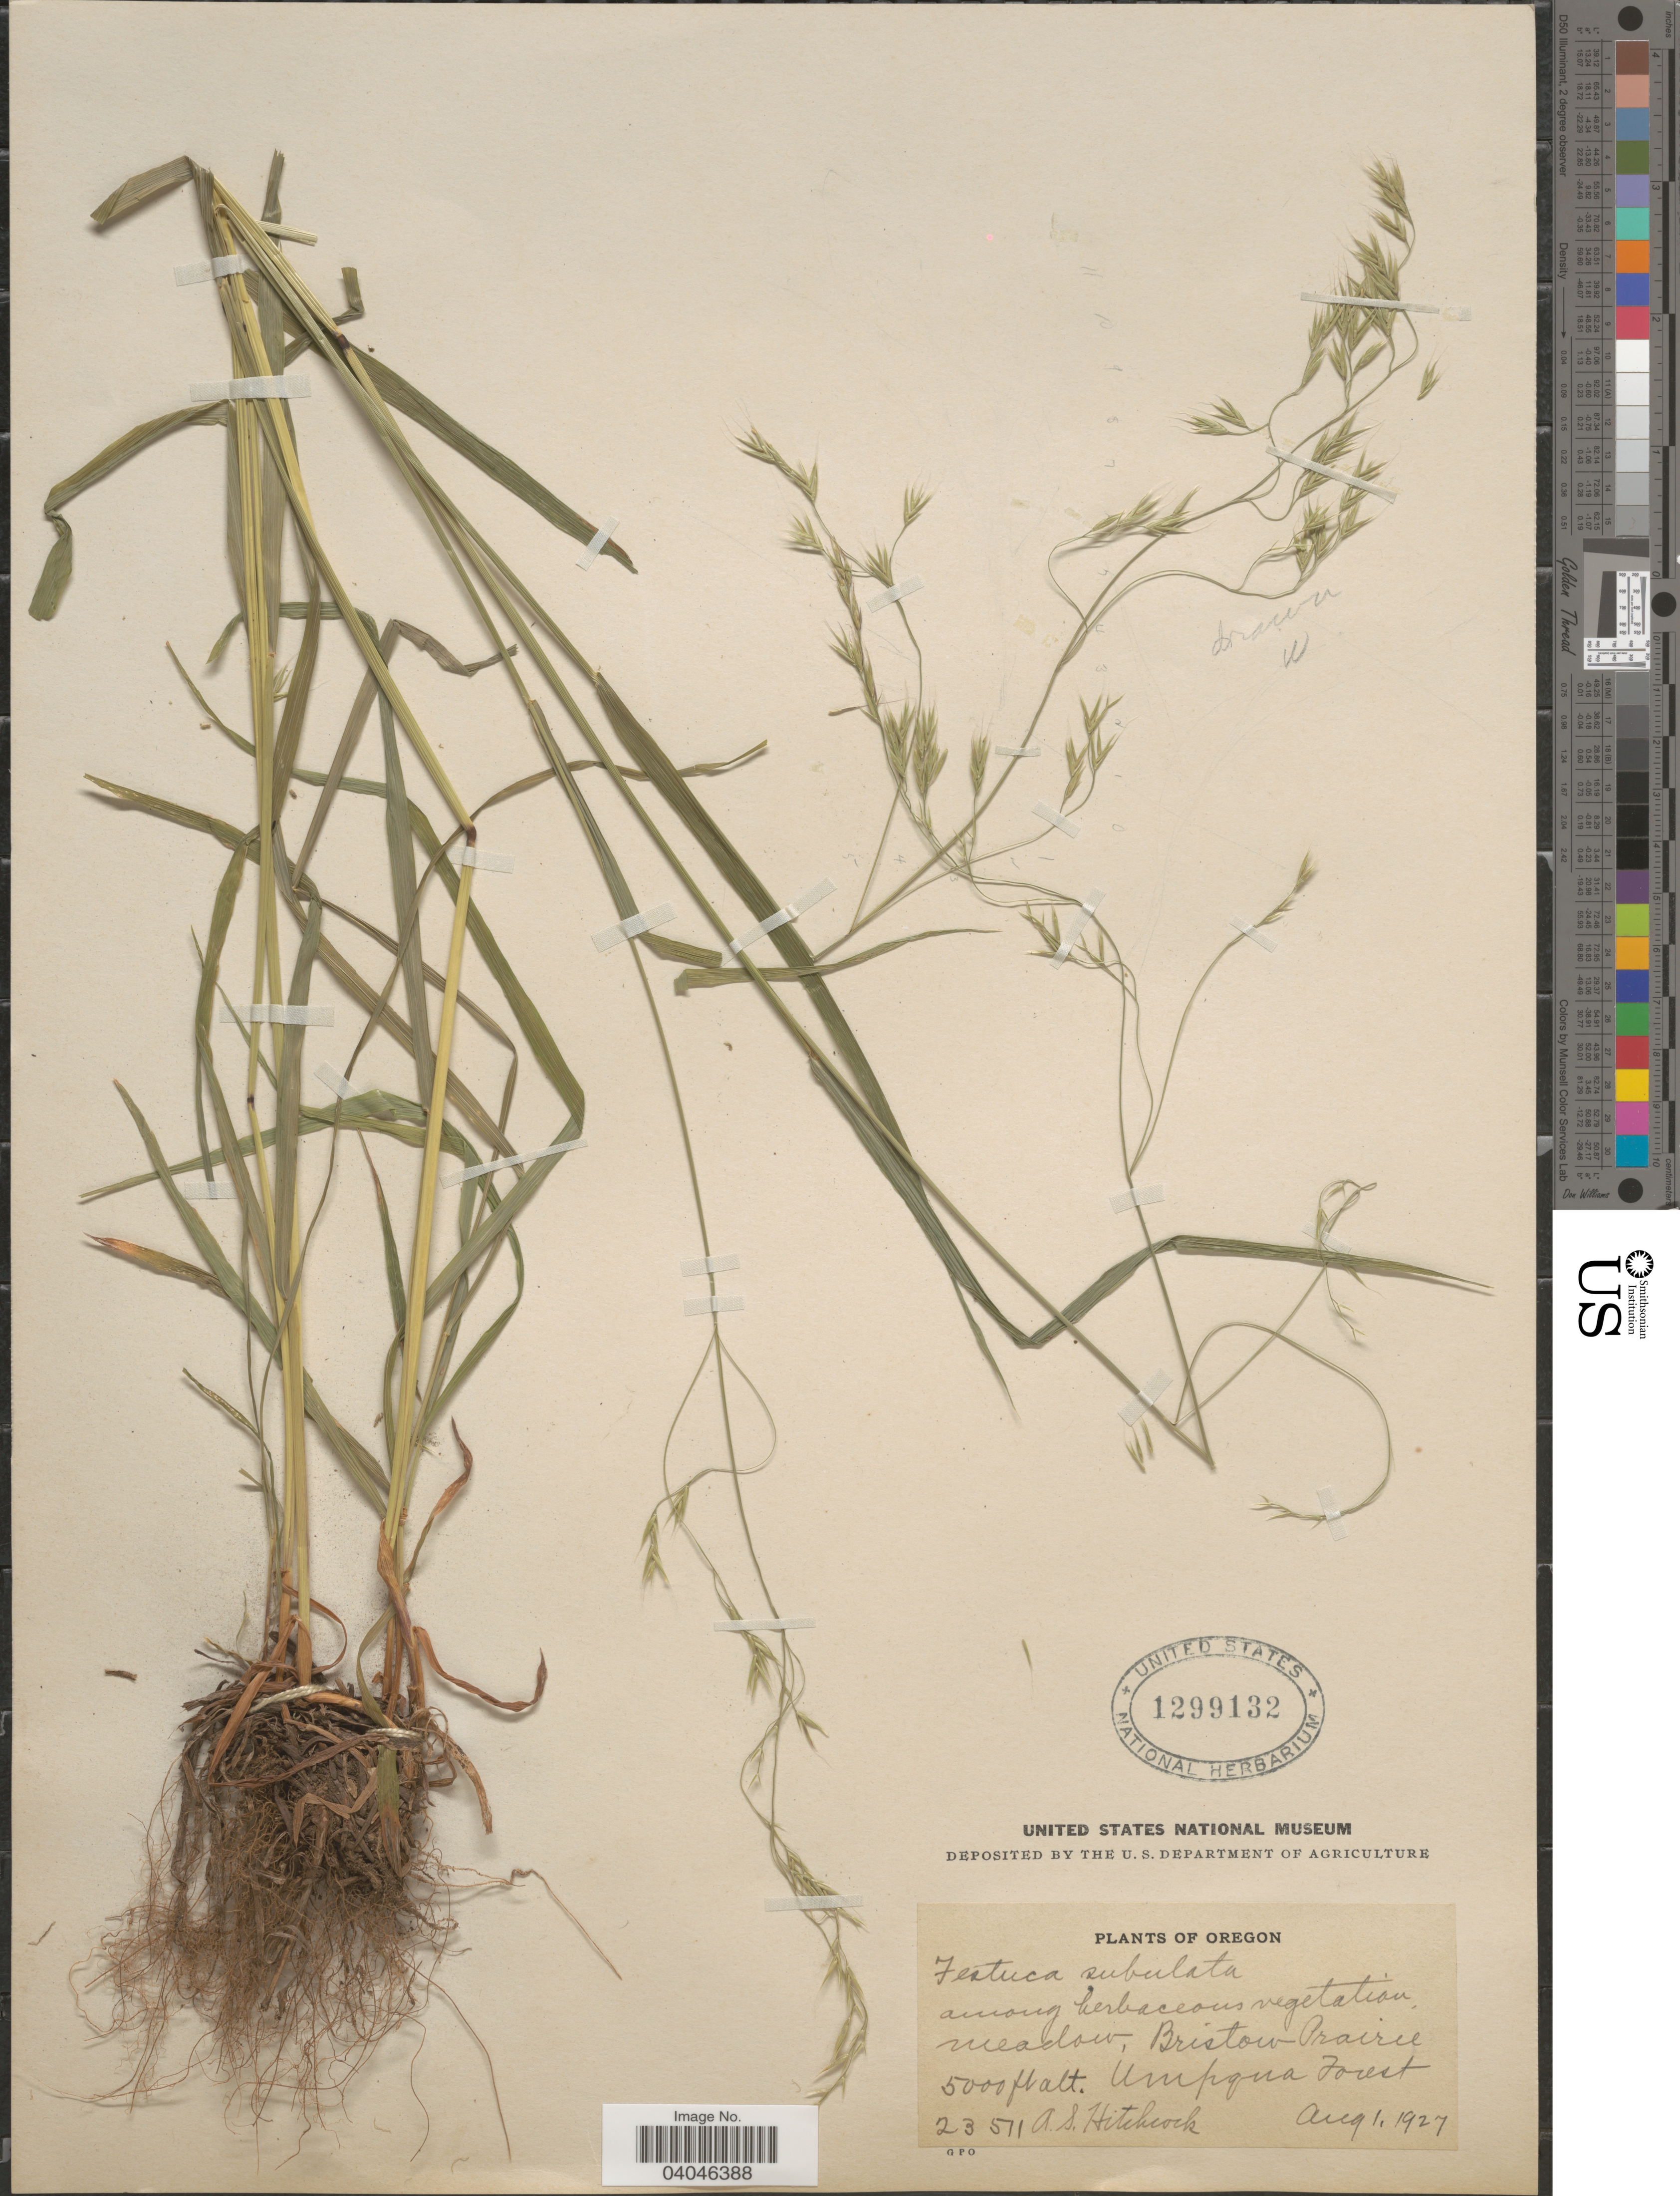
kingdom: Plantae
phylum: Tracheophyta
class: Liliopsida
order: Poales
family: Poaceae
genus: Festuca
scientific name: Festuca subulata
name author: Trin.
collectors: A. S. Hitchcock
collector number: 23511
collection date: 1927-08-01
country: United States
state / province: Oregon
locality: Bristow Prairie. Umpqua Forest.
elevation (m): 1524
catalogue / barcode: US 1299132